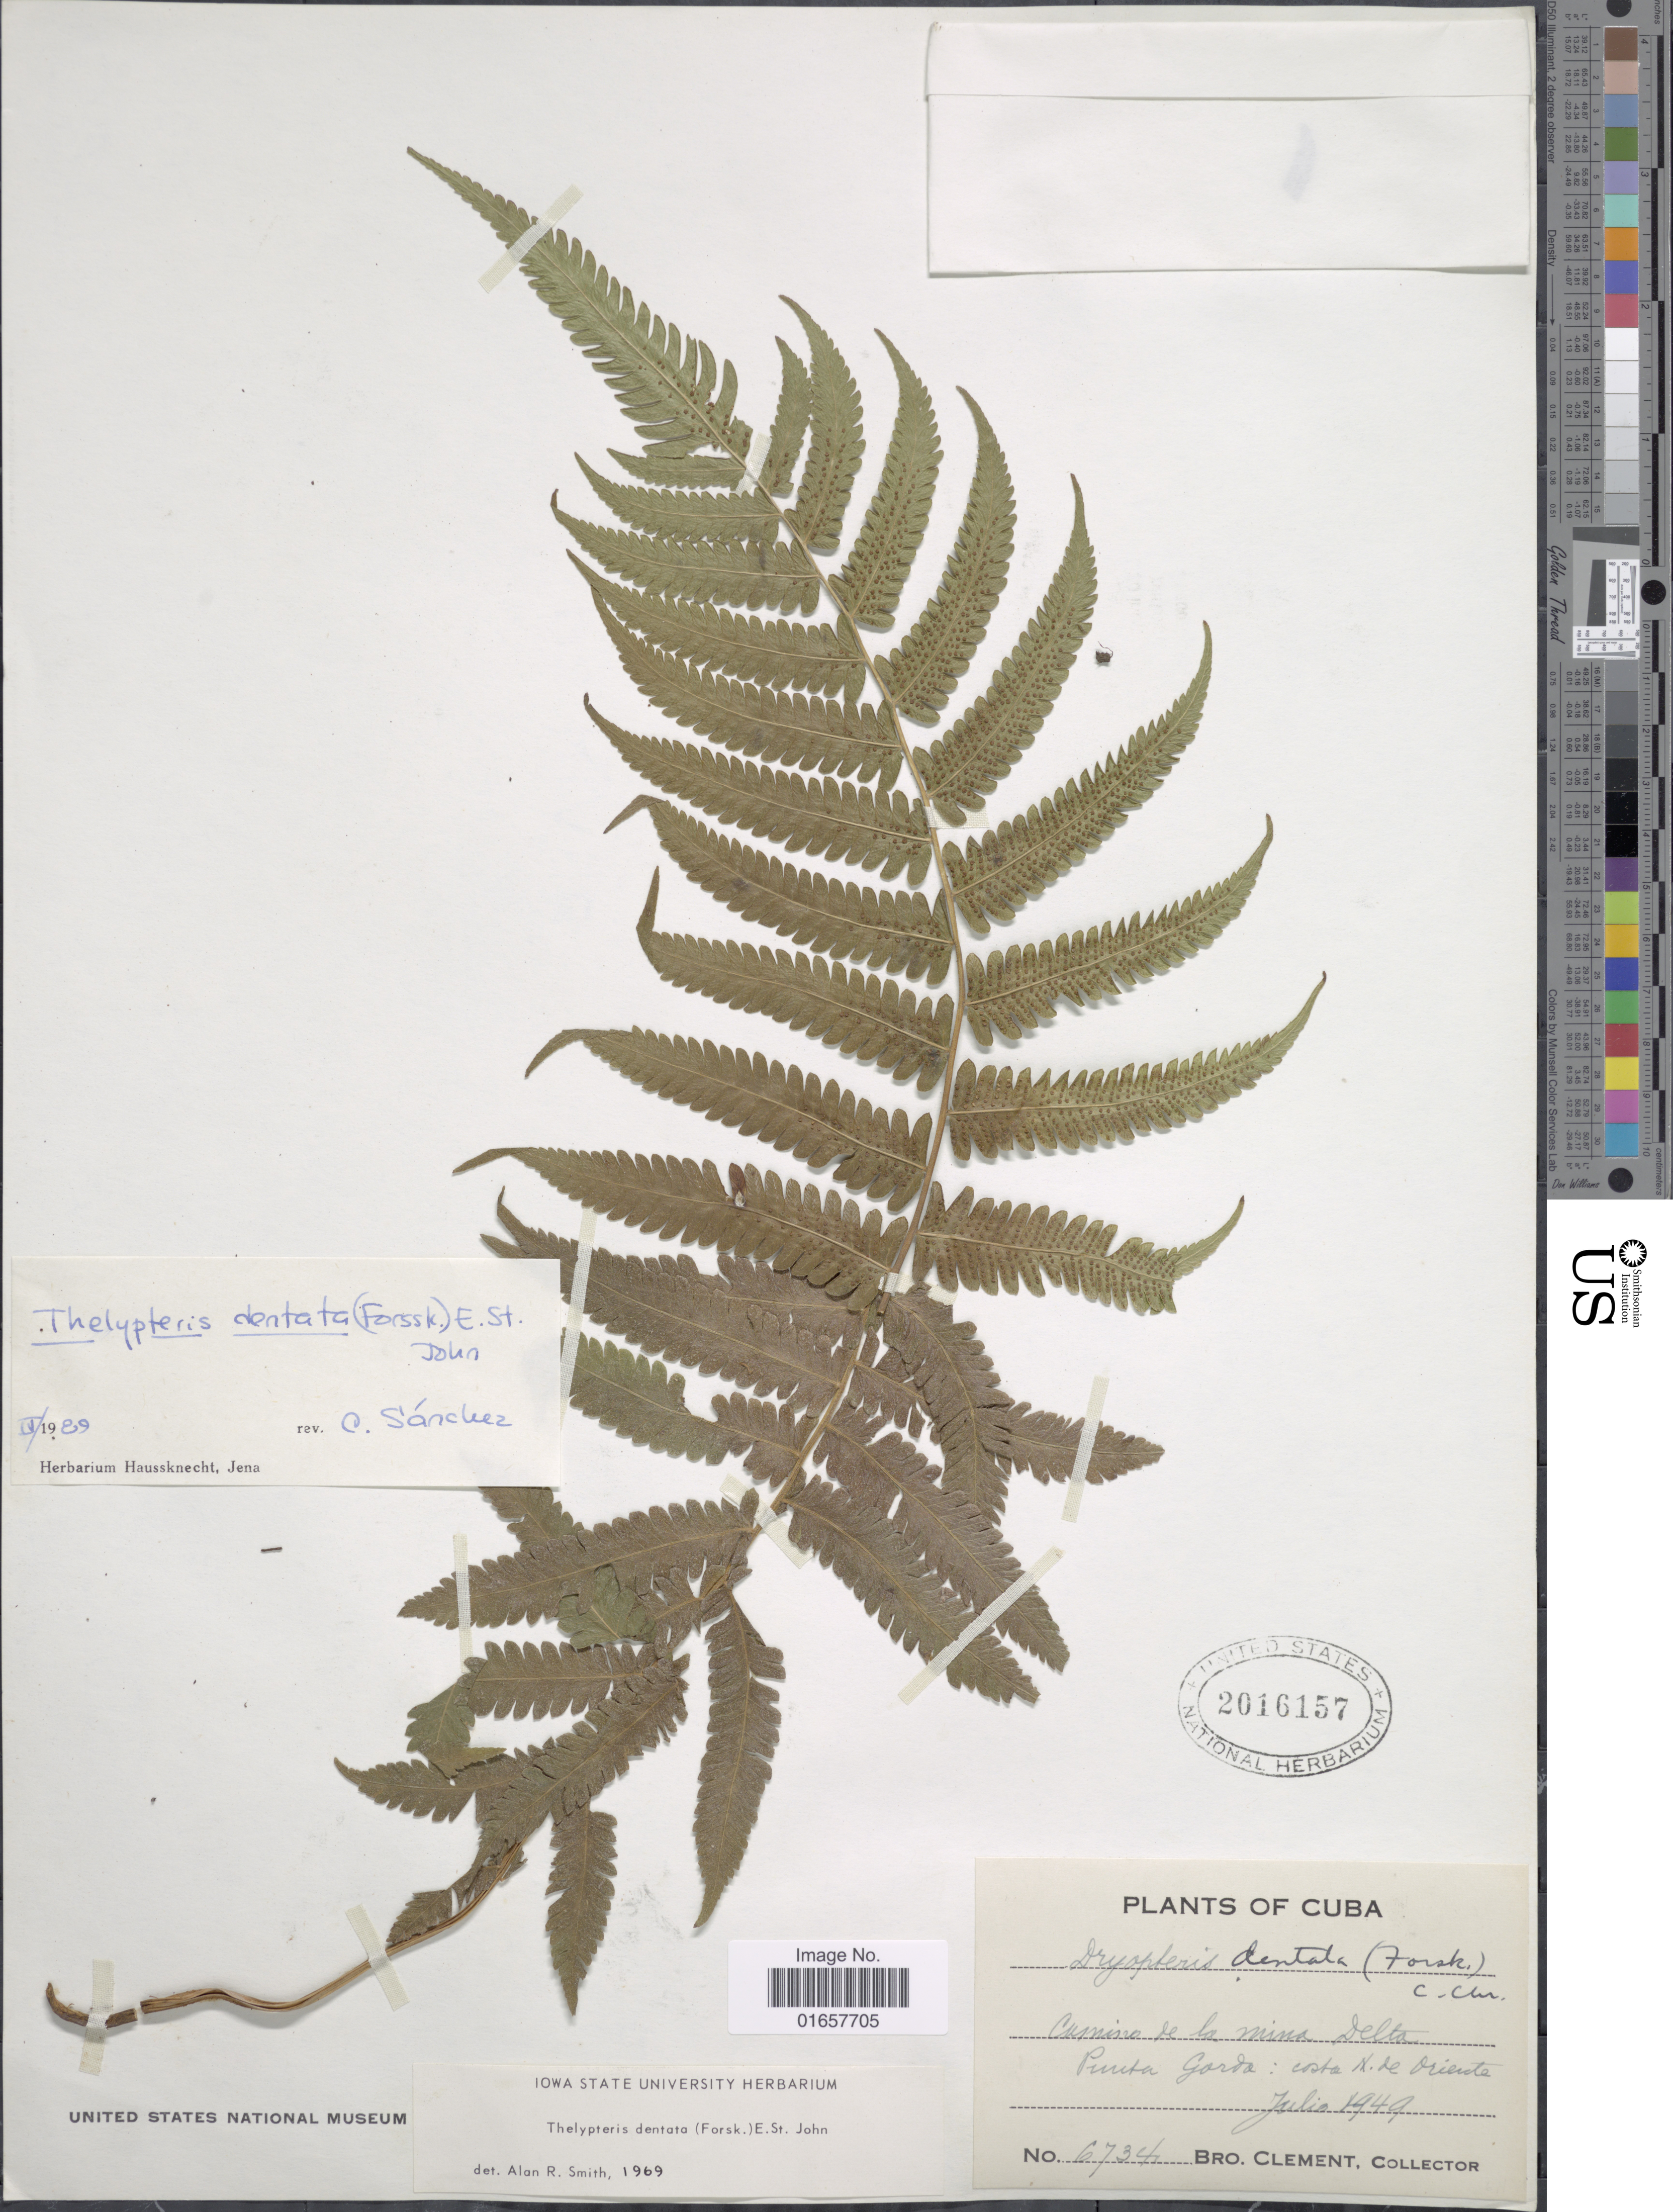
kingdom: Plantae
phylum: Tracheophyta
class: Polypodiopsida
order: Polypodiales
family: Thelypteridaceae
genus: Christella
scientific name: Christella dentata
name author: (Forssk.) Brownsey & Jermy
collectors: B. Clement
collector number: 6734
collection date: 1949-07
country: Cuba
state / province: Oriente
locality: Cuba, Camino de la mina Delta Punta Gorda: costa N. de Oriente.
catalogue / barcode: US 2016157